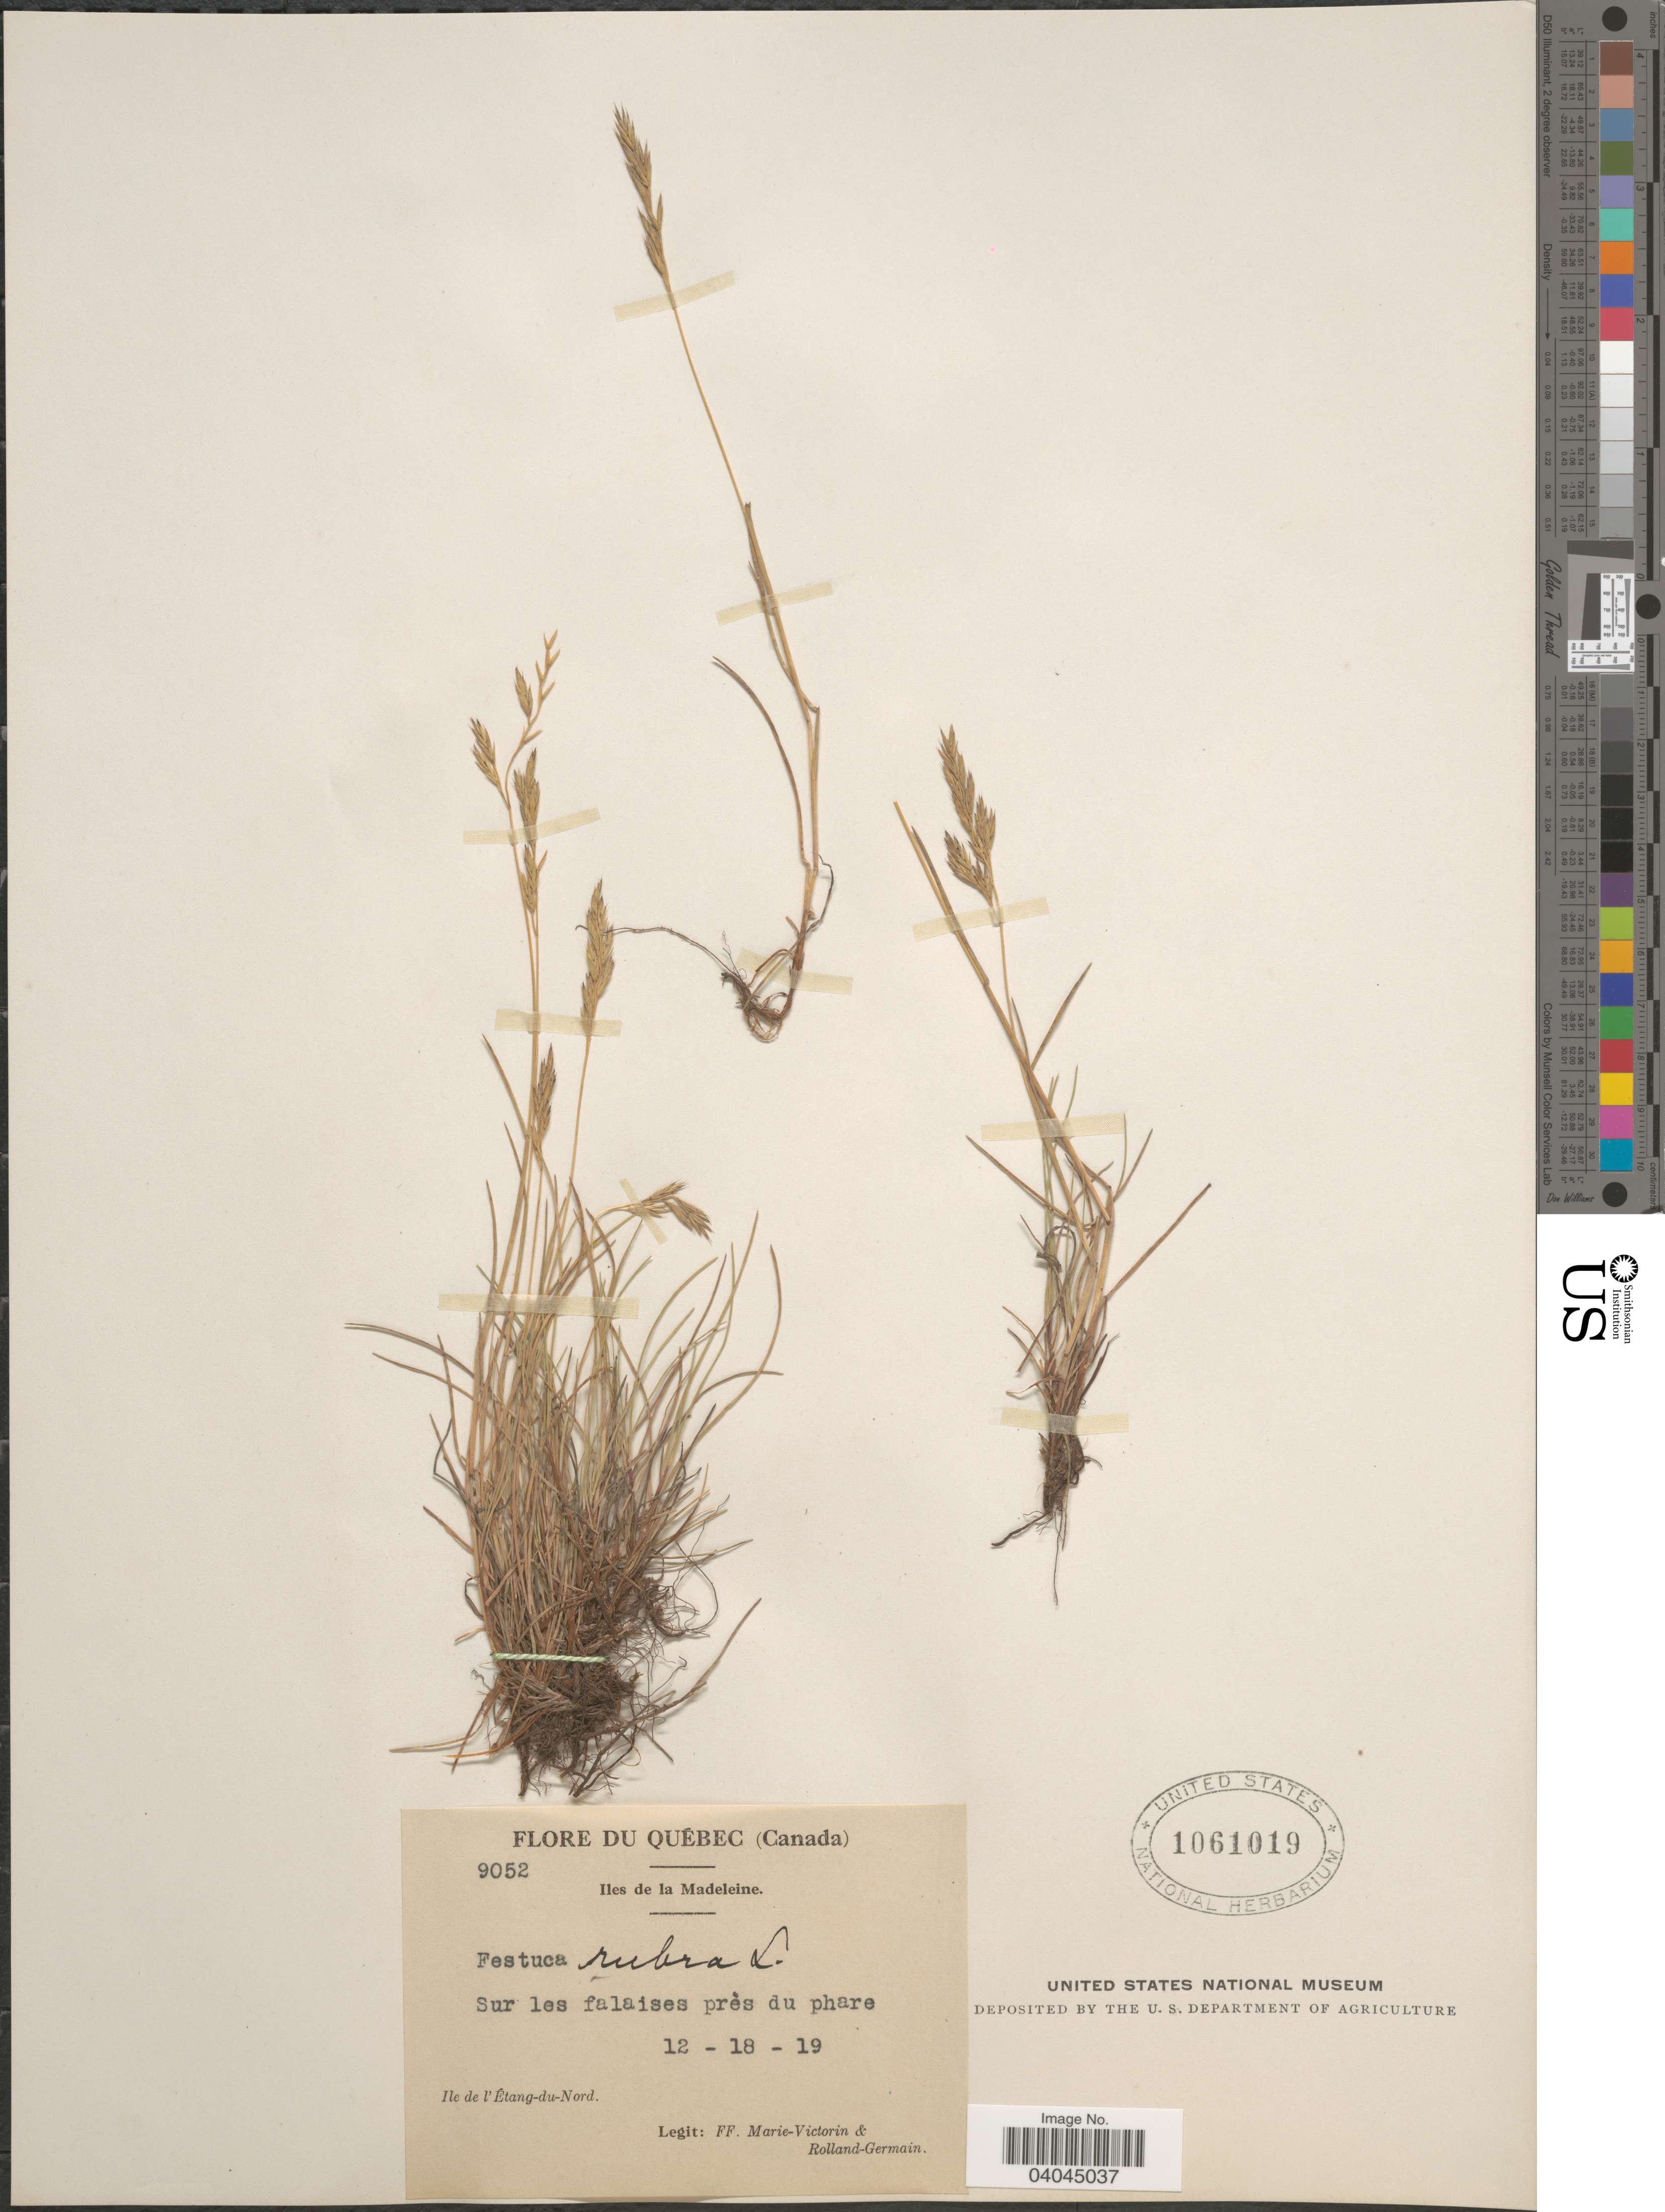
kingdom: Plantae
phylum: Tracheophyta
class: Liliopsida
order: Poales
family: Poaceae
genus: Festuca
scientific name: Festuca rubra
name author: L.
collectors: F. Marie-Victorin & Rolland-Germain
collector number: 9052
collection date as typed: Transcribed d/m/y: 18/12/19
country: Canada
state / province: Quebec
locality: Iles de la Madeleine. Sur les falaises près du phare. Ile de l'Étang-du-Nord.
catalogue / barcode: US 1061019